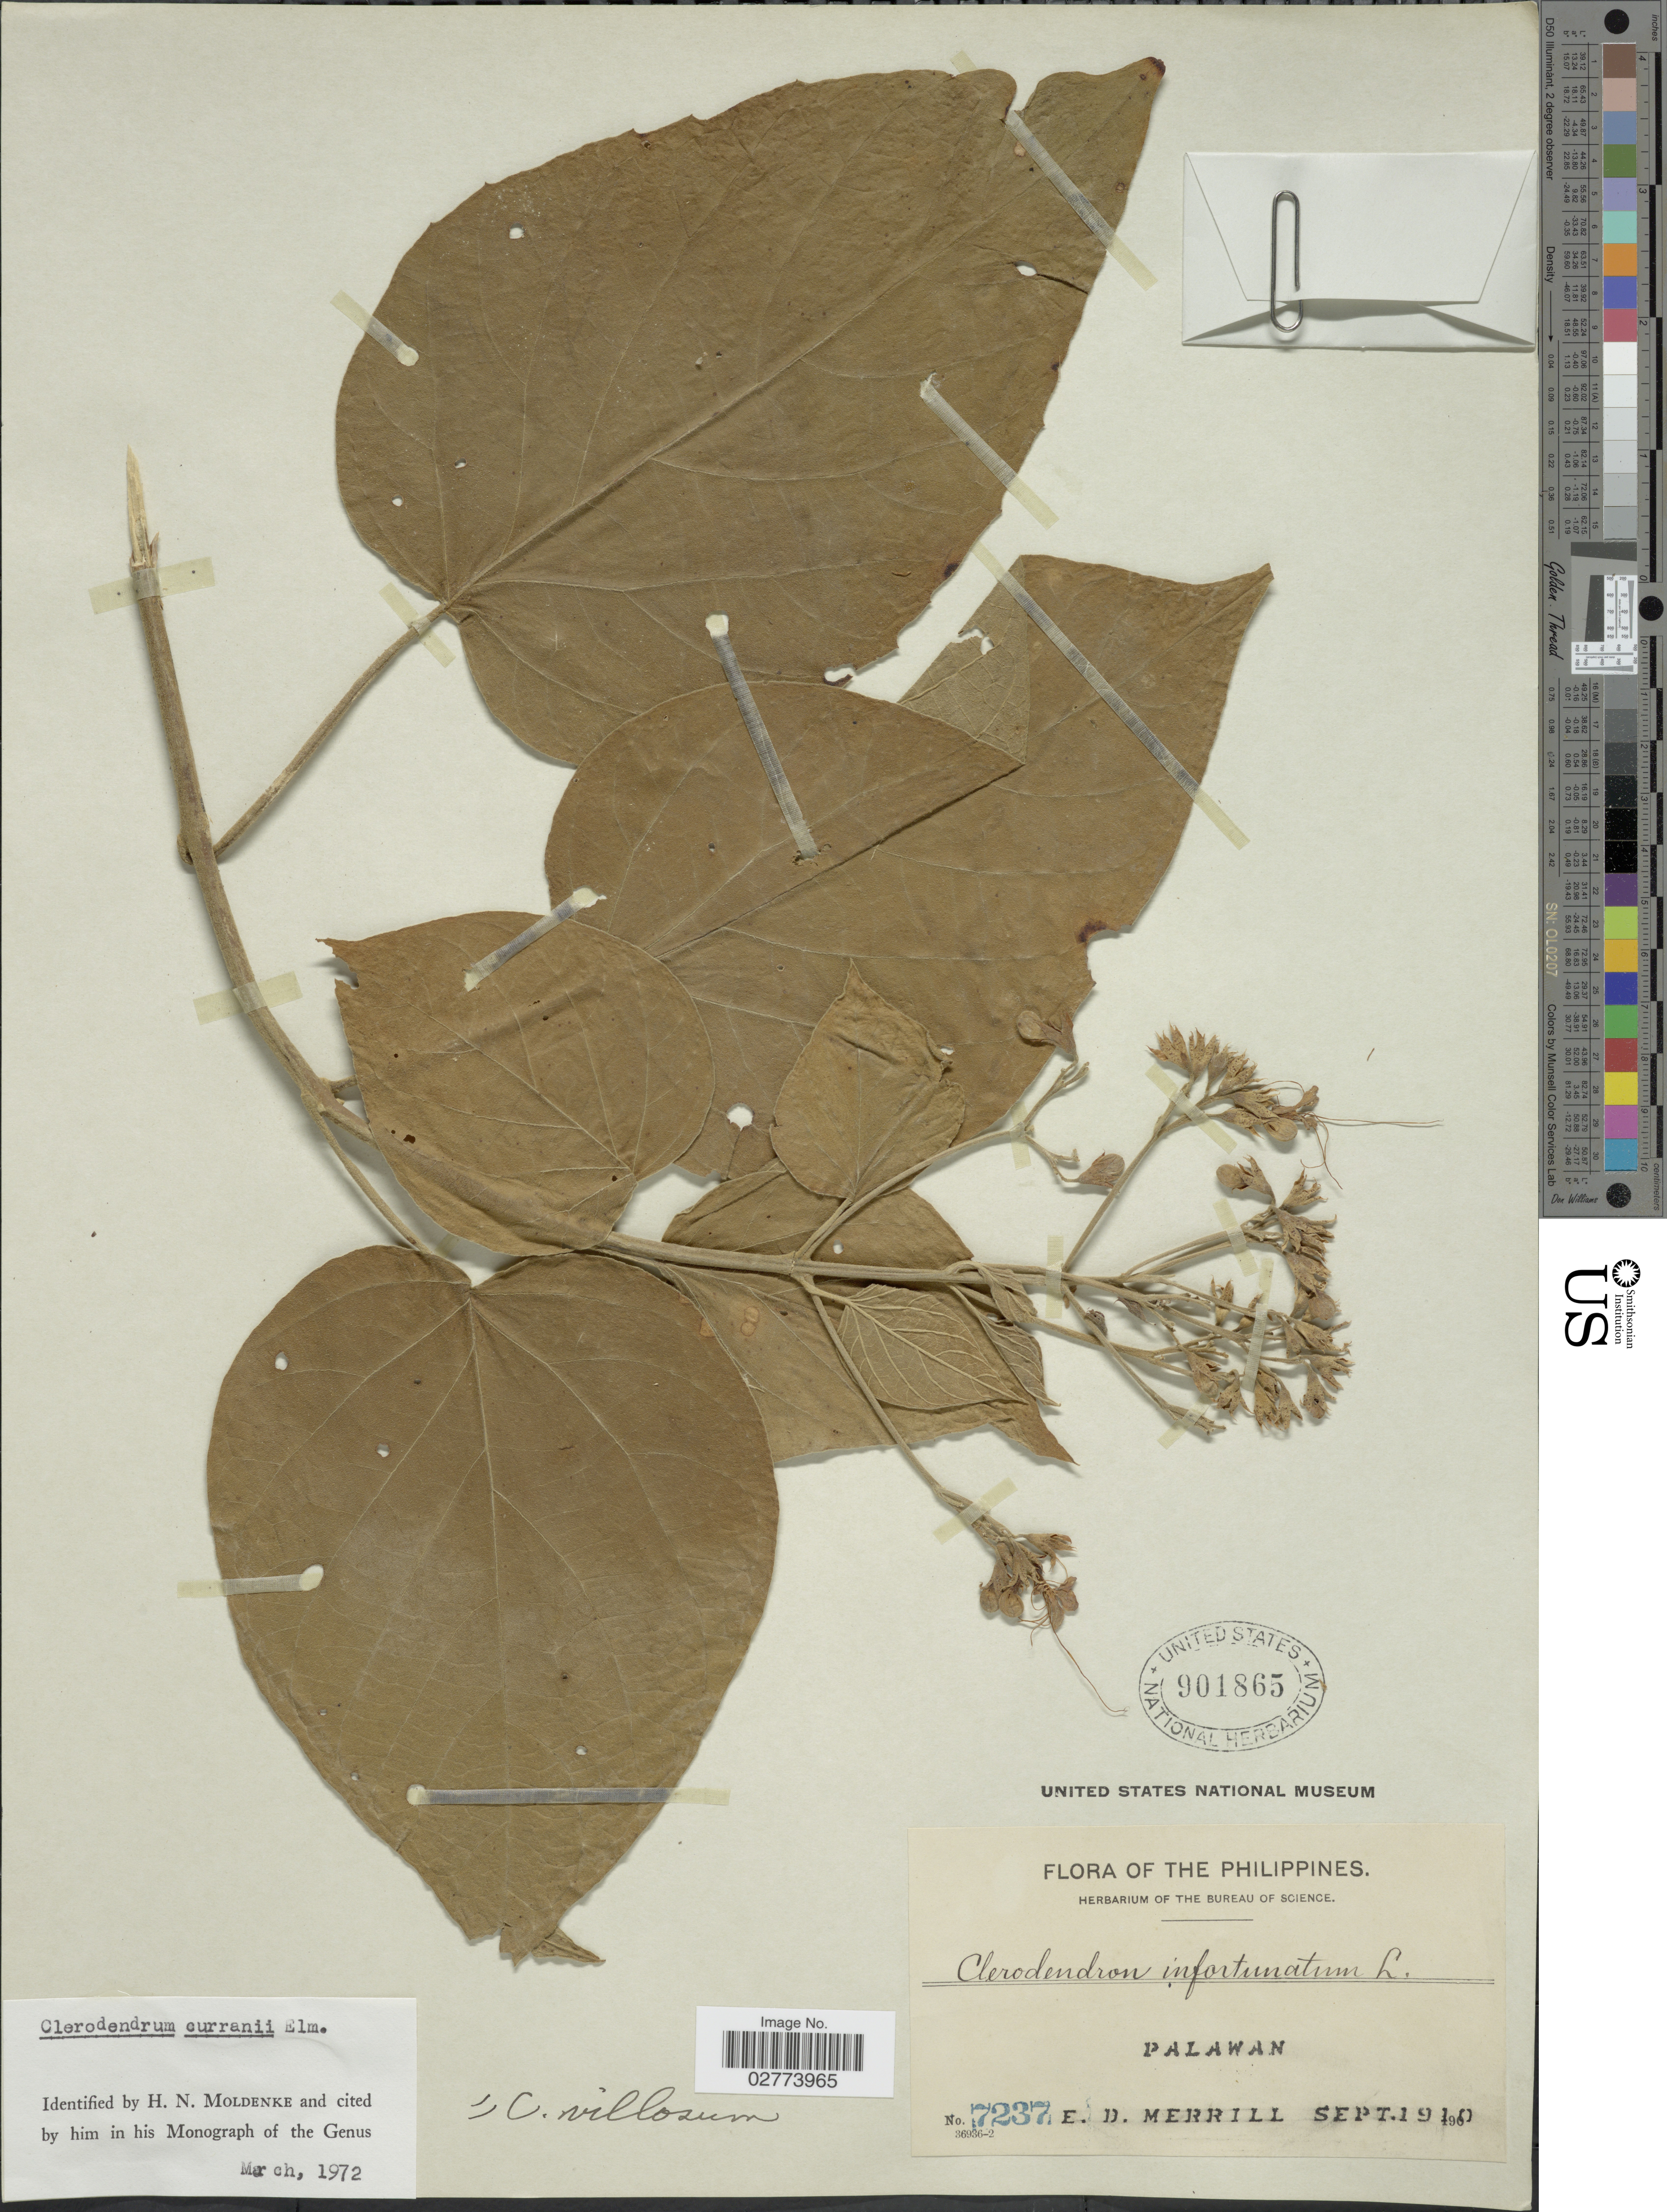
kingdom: Plantae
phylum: Tracheophyta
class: Magnoliopsida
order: Lamiales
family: Lamiaceae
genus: Clerodendrum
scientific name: Clerodendrum curranii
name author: Elmer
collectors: E. D. Merrill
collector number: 7237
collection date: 1910-09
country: Philippines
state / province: Mimaropa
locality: Palawan.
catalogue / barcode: US 901865